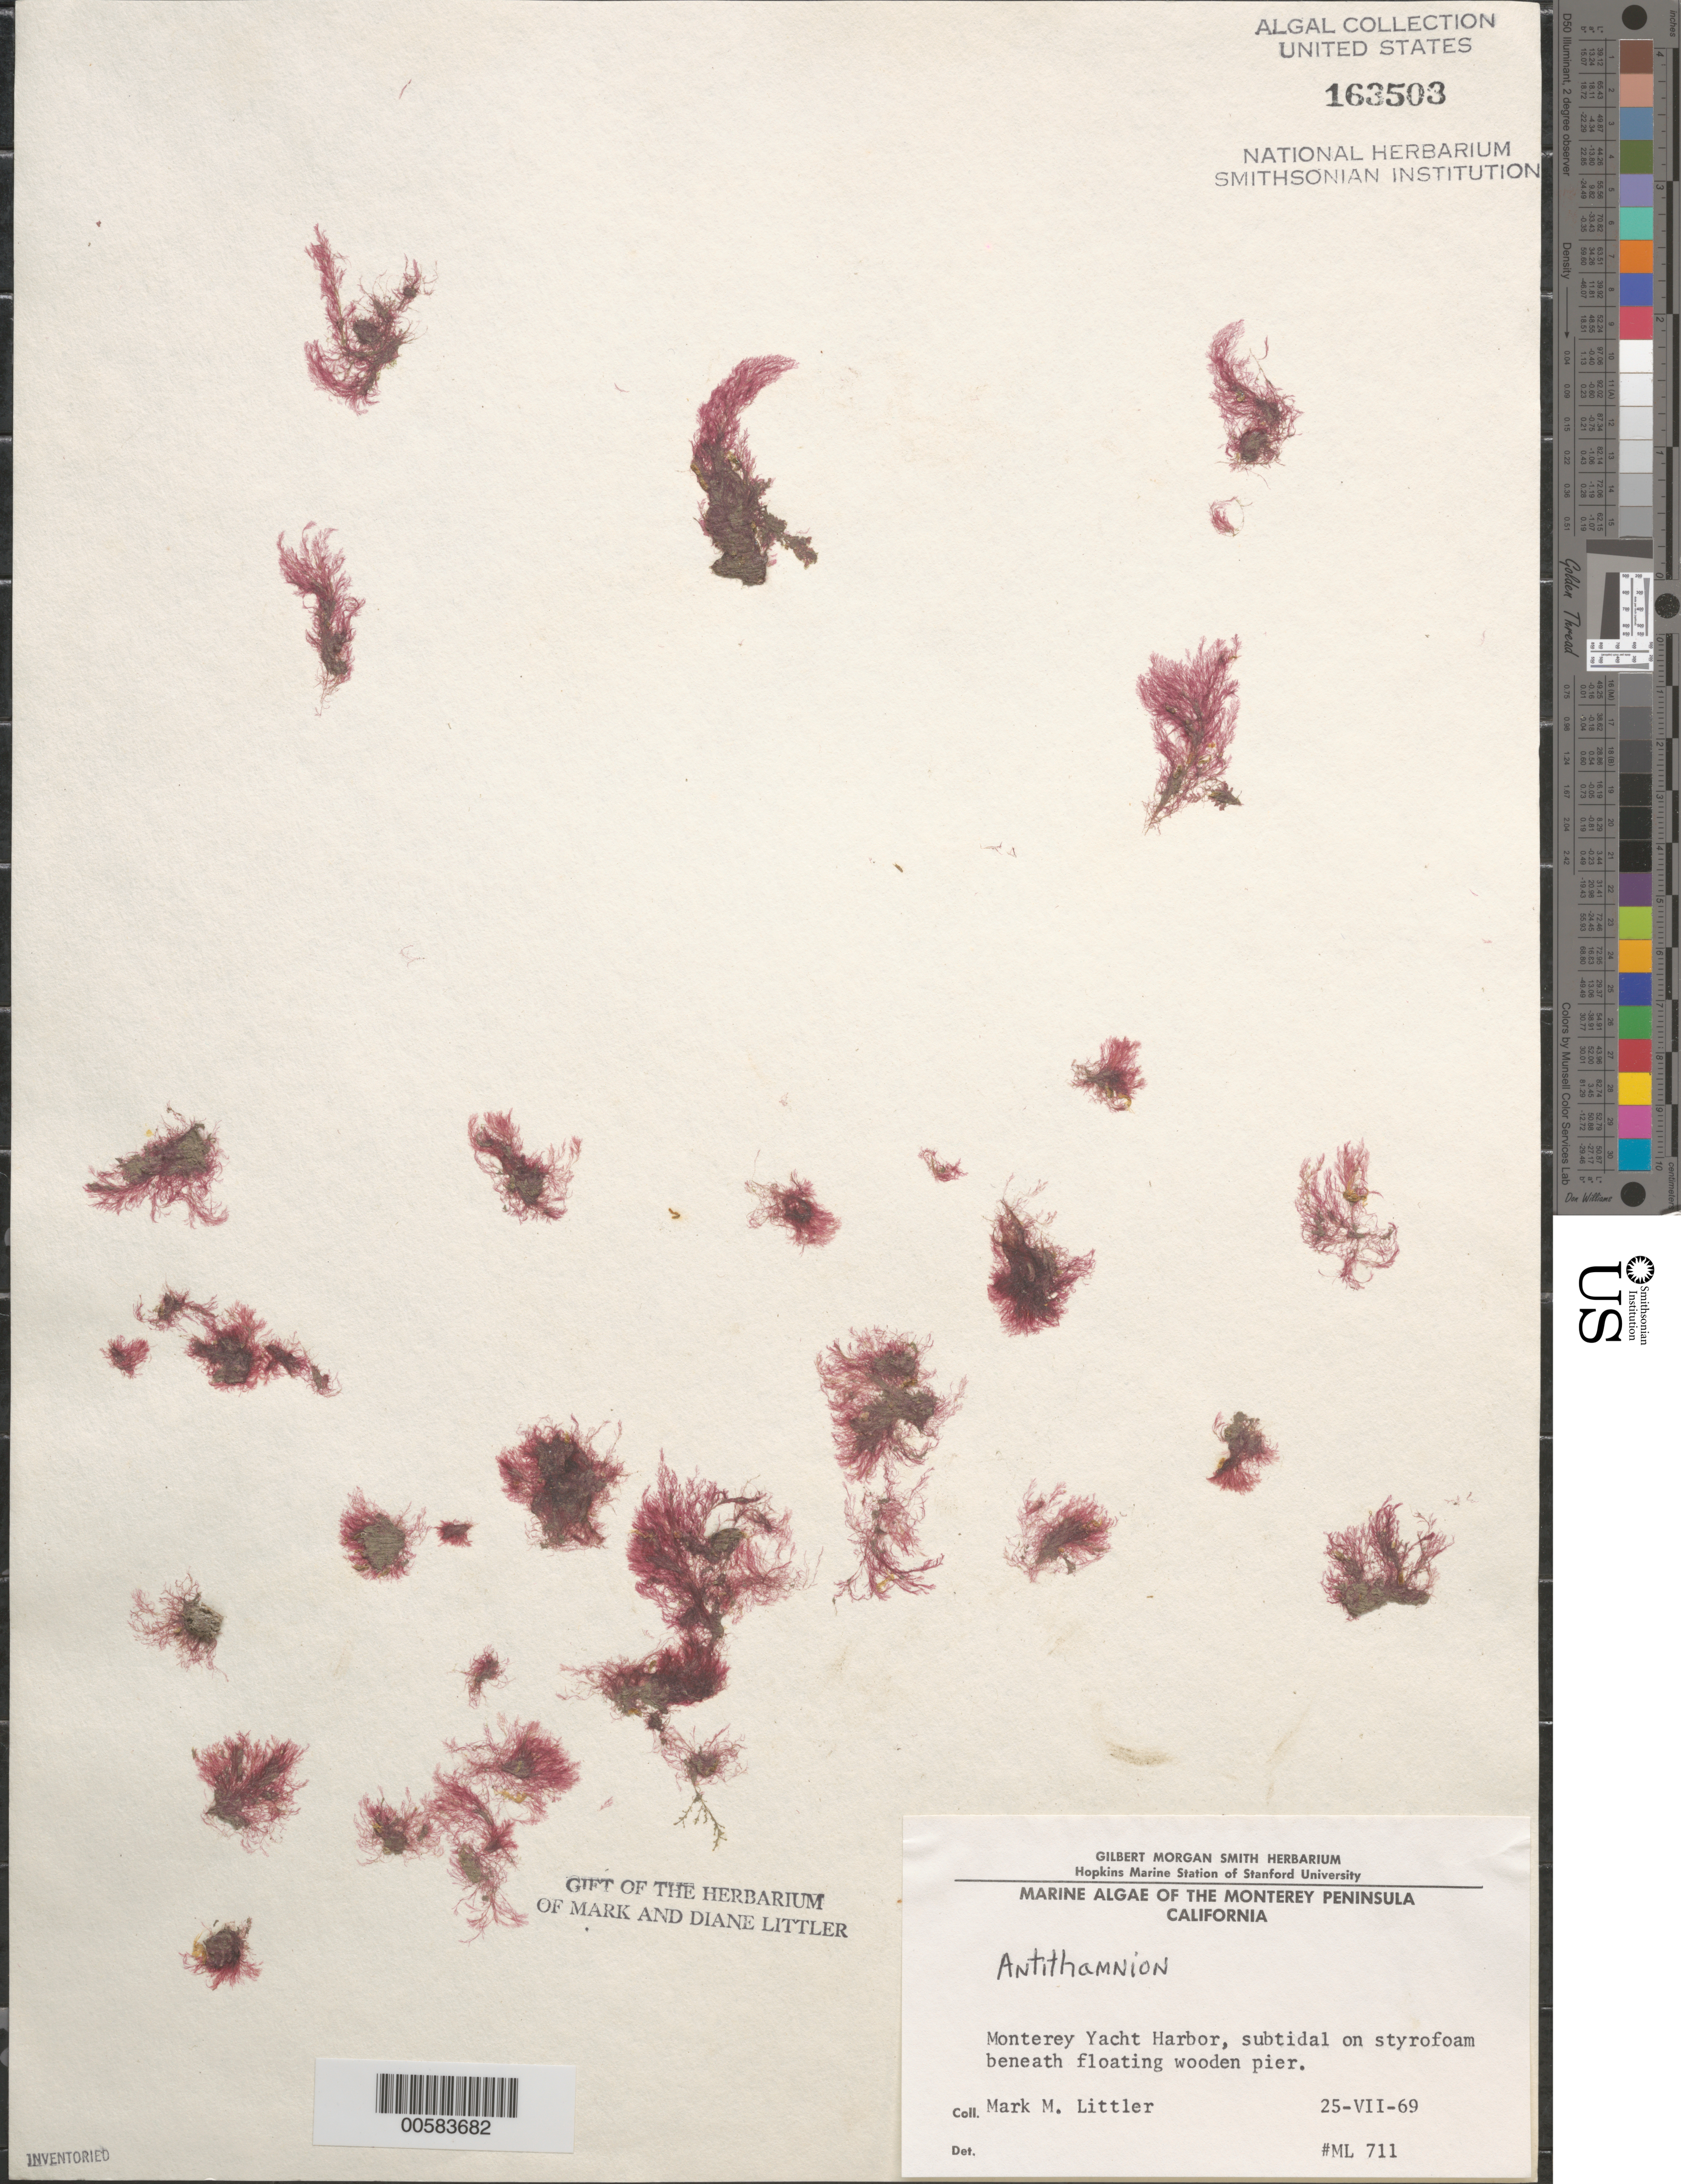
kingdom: Plantae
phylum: Rhodophyta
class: Florideophyceae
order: Ceramiales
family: Ceramiaceae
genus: Antithamnion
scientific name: Antithamnion sp.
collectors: M. M. Littler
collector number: ML 711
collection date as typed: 25 Jul 1969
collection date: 1969-07-25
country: United States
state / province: California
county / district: Monterey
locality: Monterey Yacht Harbor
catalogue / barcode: US 163503